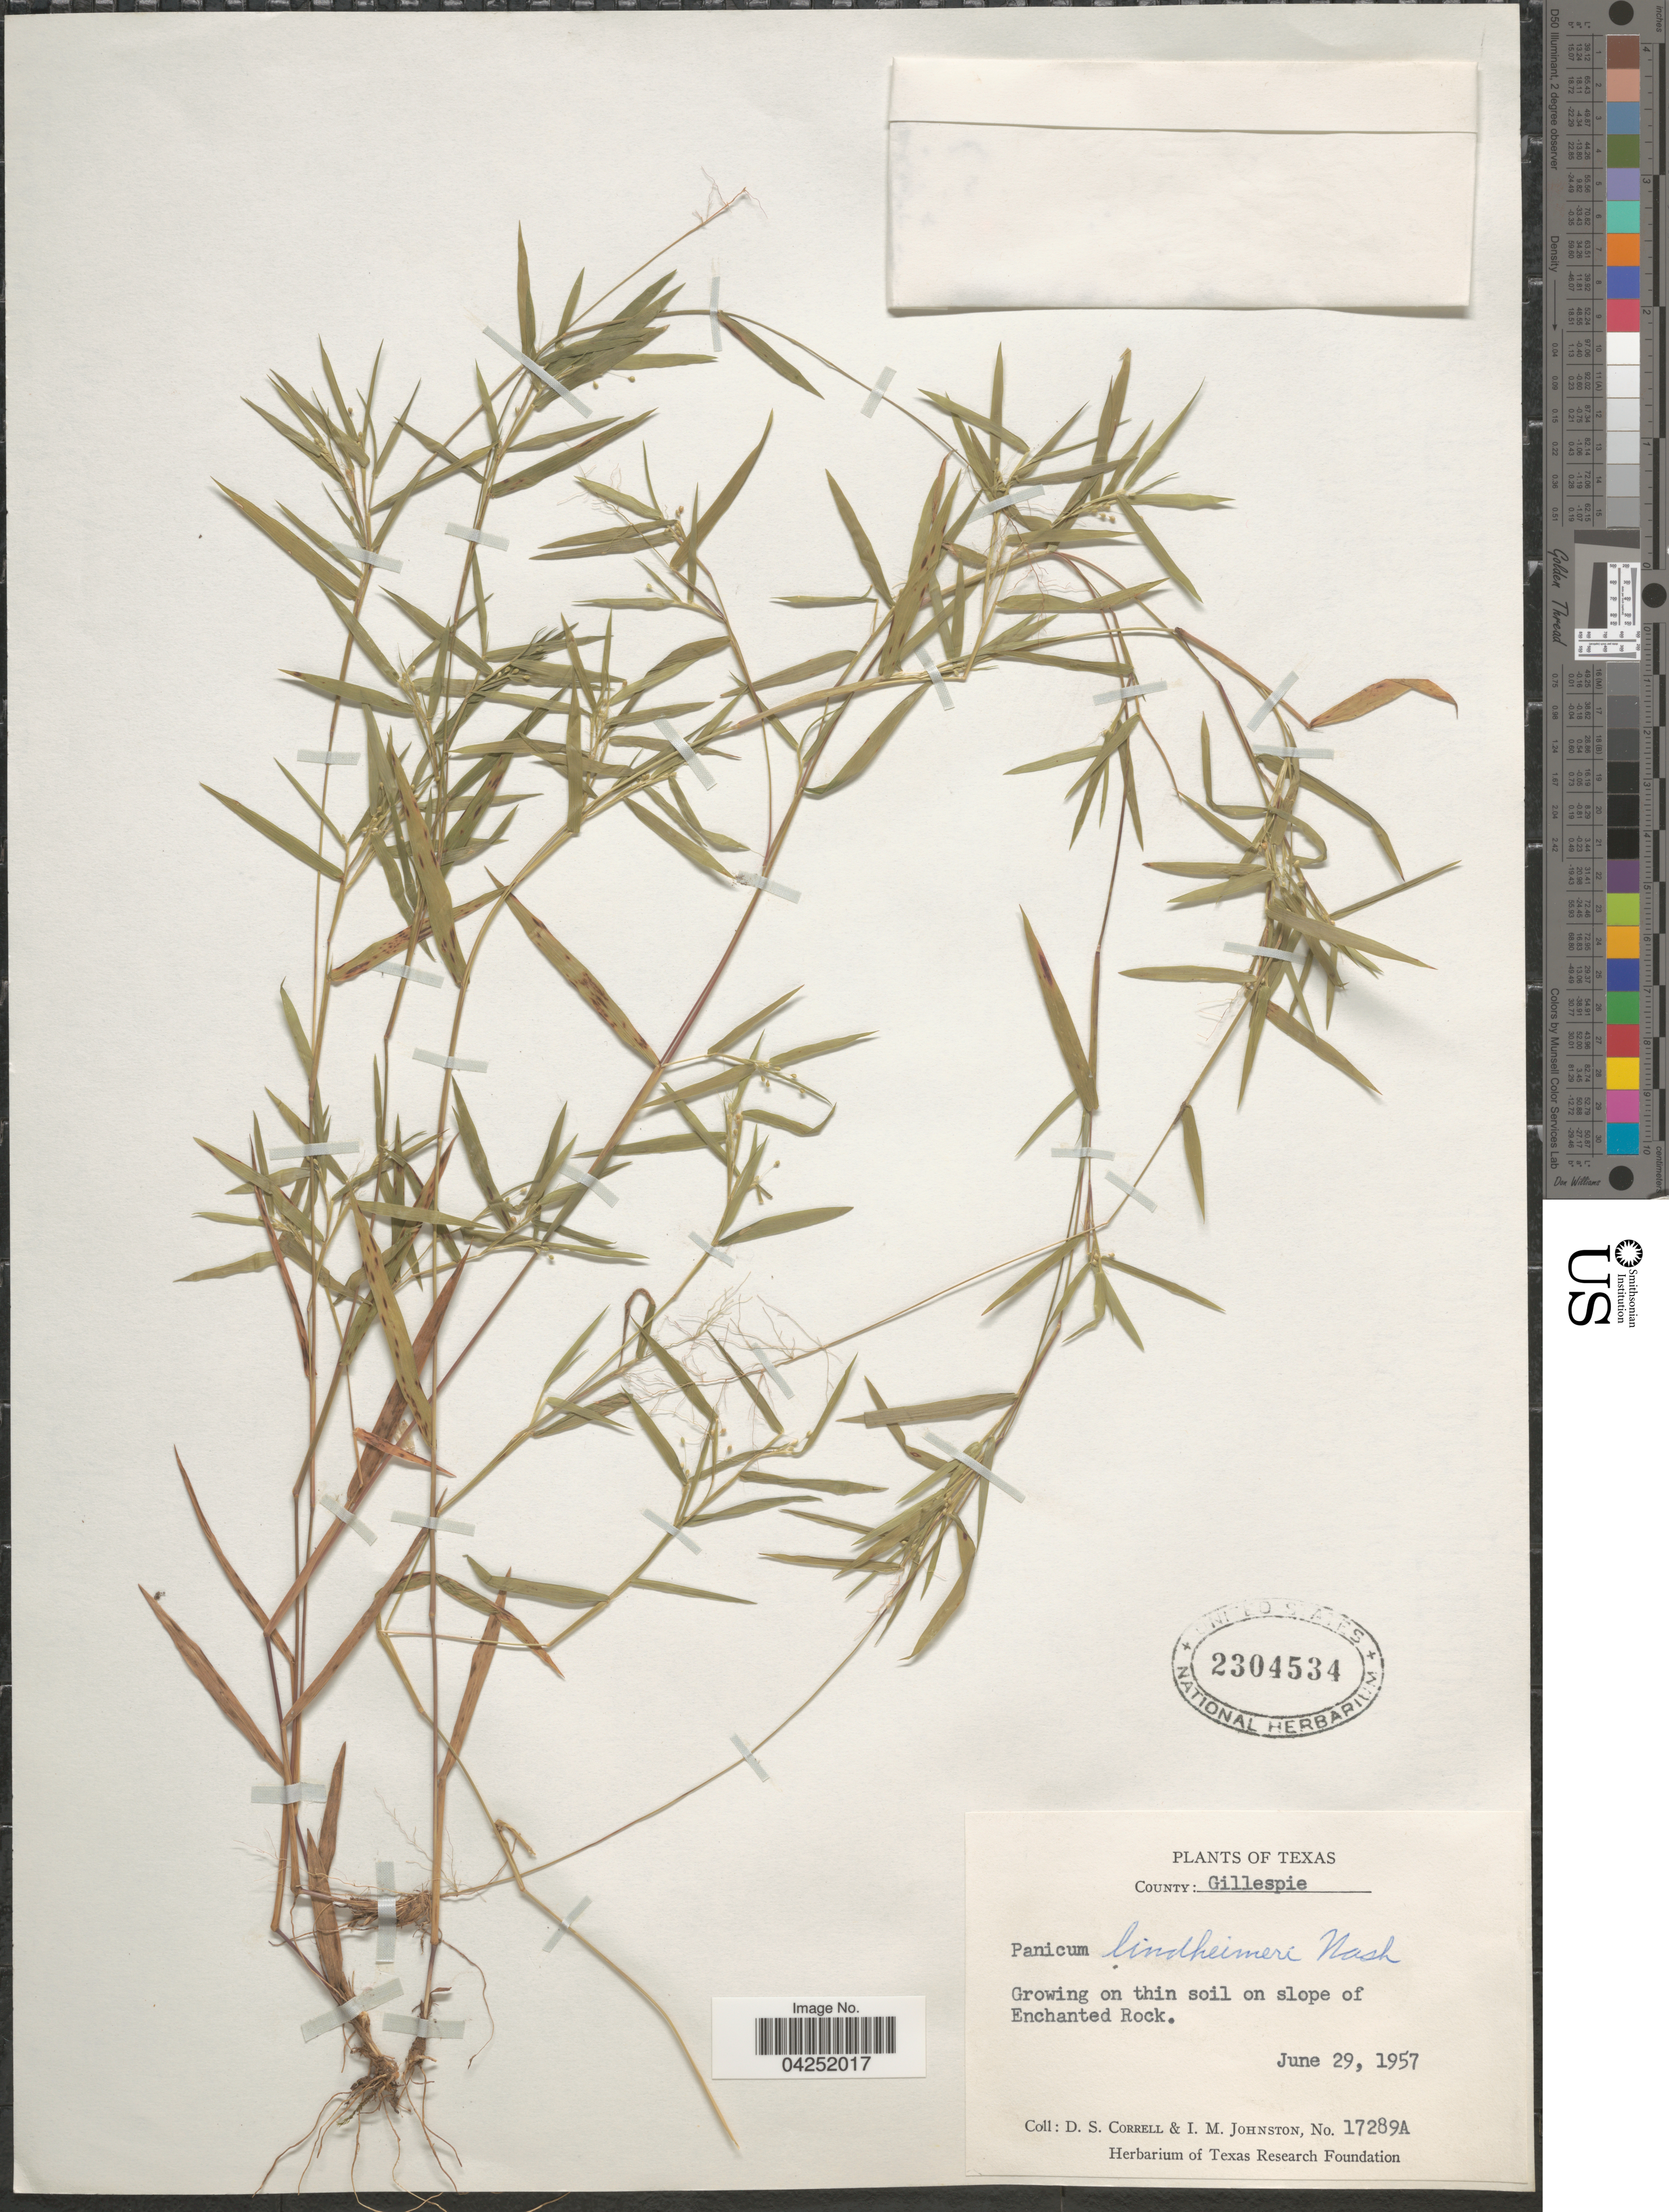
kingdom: Plantae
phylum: Tracheophyta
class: Liliopsida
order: Poales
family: Poaceae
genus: Dichanthelium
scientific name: Dichanthelium acuminatum var. lindheimeri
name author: (Nash) Gould & C.A. Clark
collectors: D. S. Correll & I.M. Johnston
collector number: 17289A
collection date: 1957-06-29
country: United States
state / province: Texas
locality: County: Gillespie. On thin soil on slope of Enchanted Rock.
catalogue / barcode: US 2304534